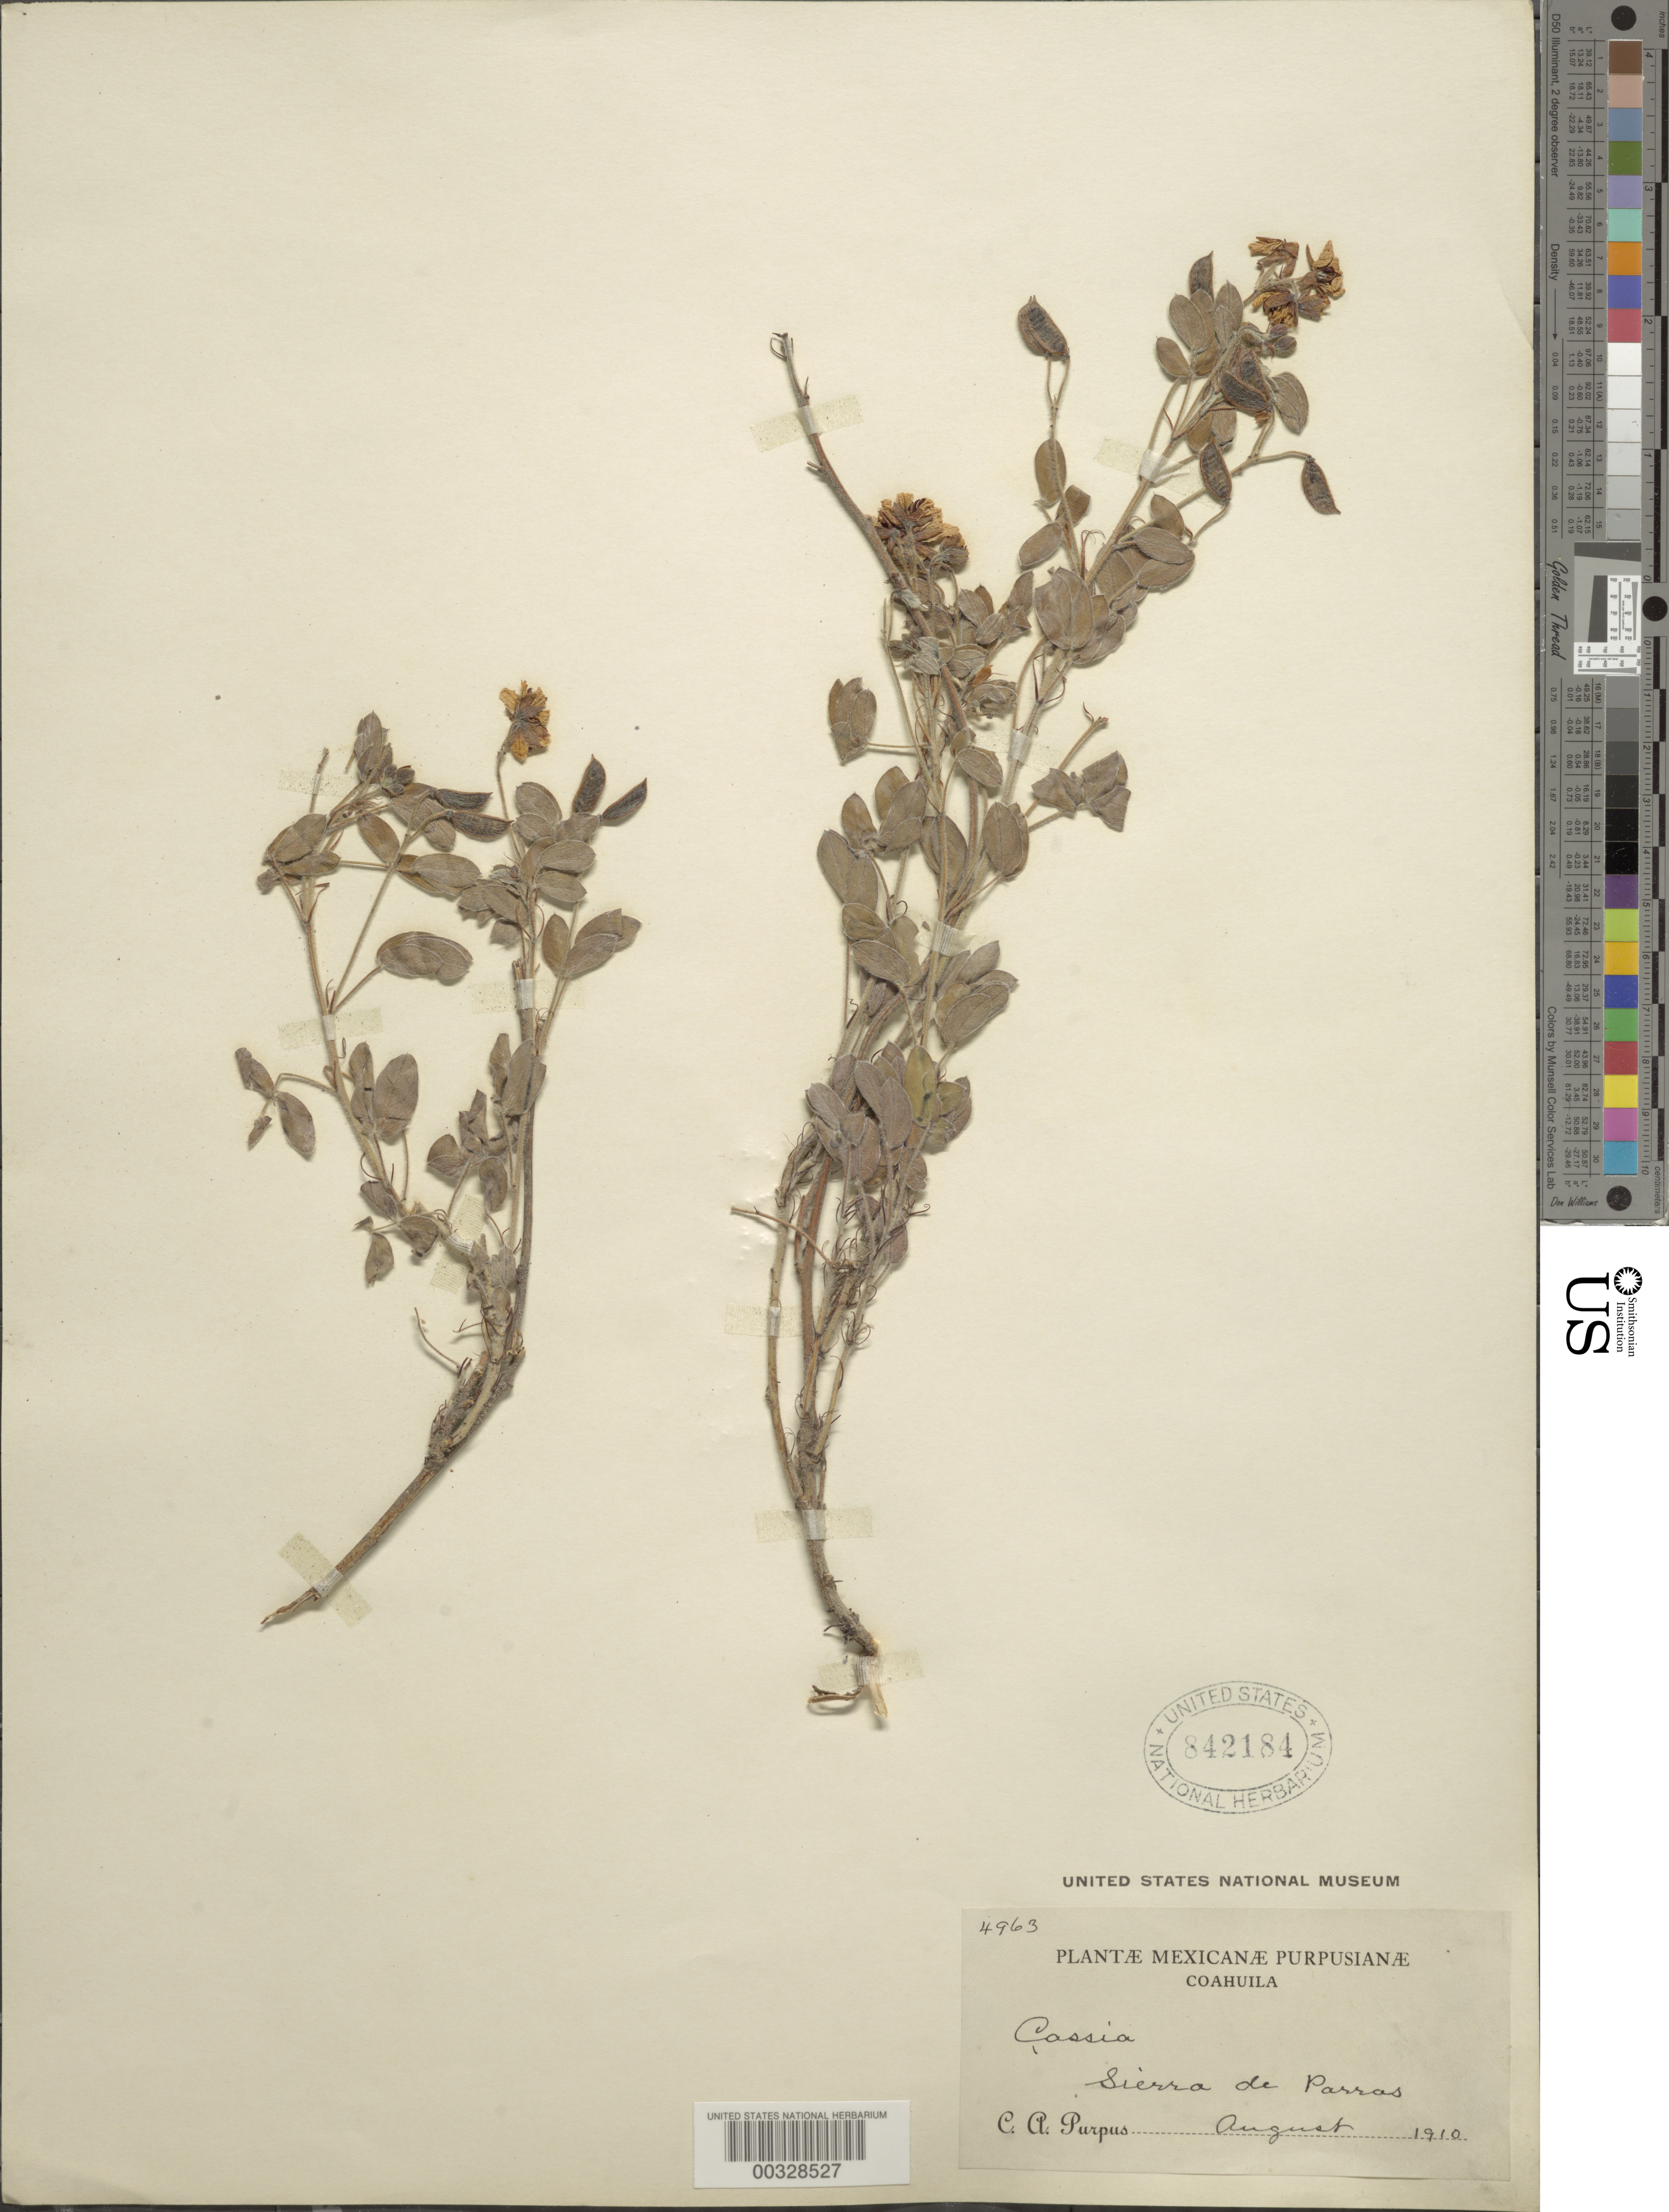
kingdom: Plantae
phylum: Tracheophyta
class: Magnoliopsida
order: Fabales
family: Fabaceae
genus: Senna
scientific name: Senna demissa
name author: (Rose) H.S. Irwin & Barneby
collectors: C. A. Purpus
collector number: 4963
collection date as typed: Aug 1910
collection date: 1910-08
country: Mexico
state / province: Coahuila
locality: Sierra de Parras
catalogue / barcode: US 842184